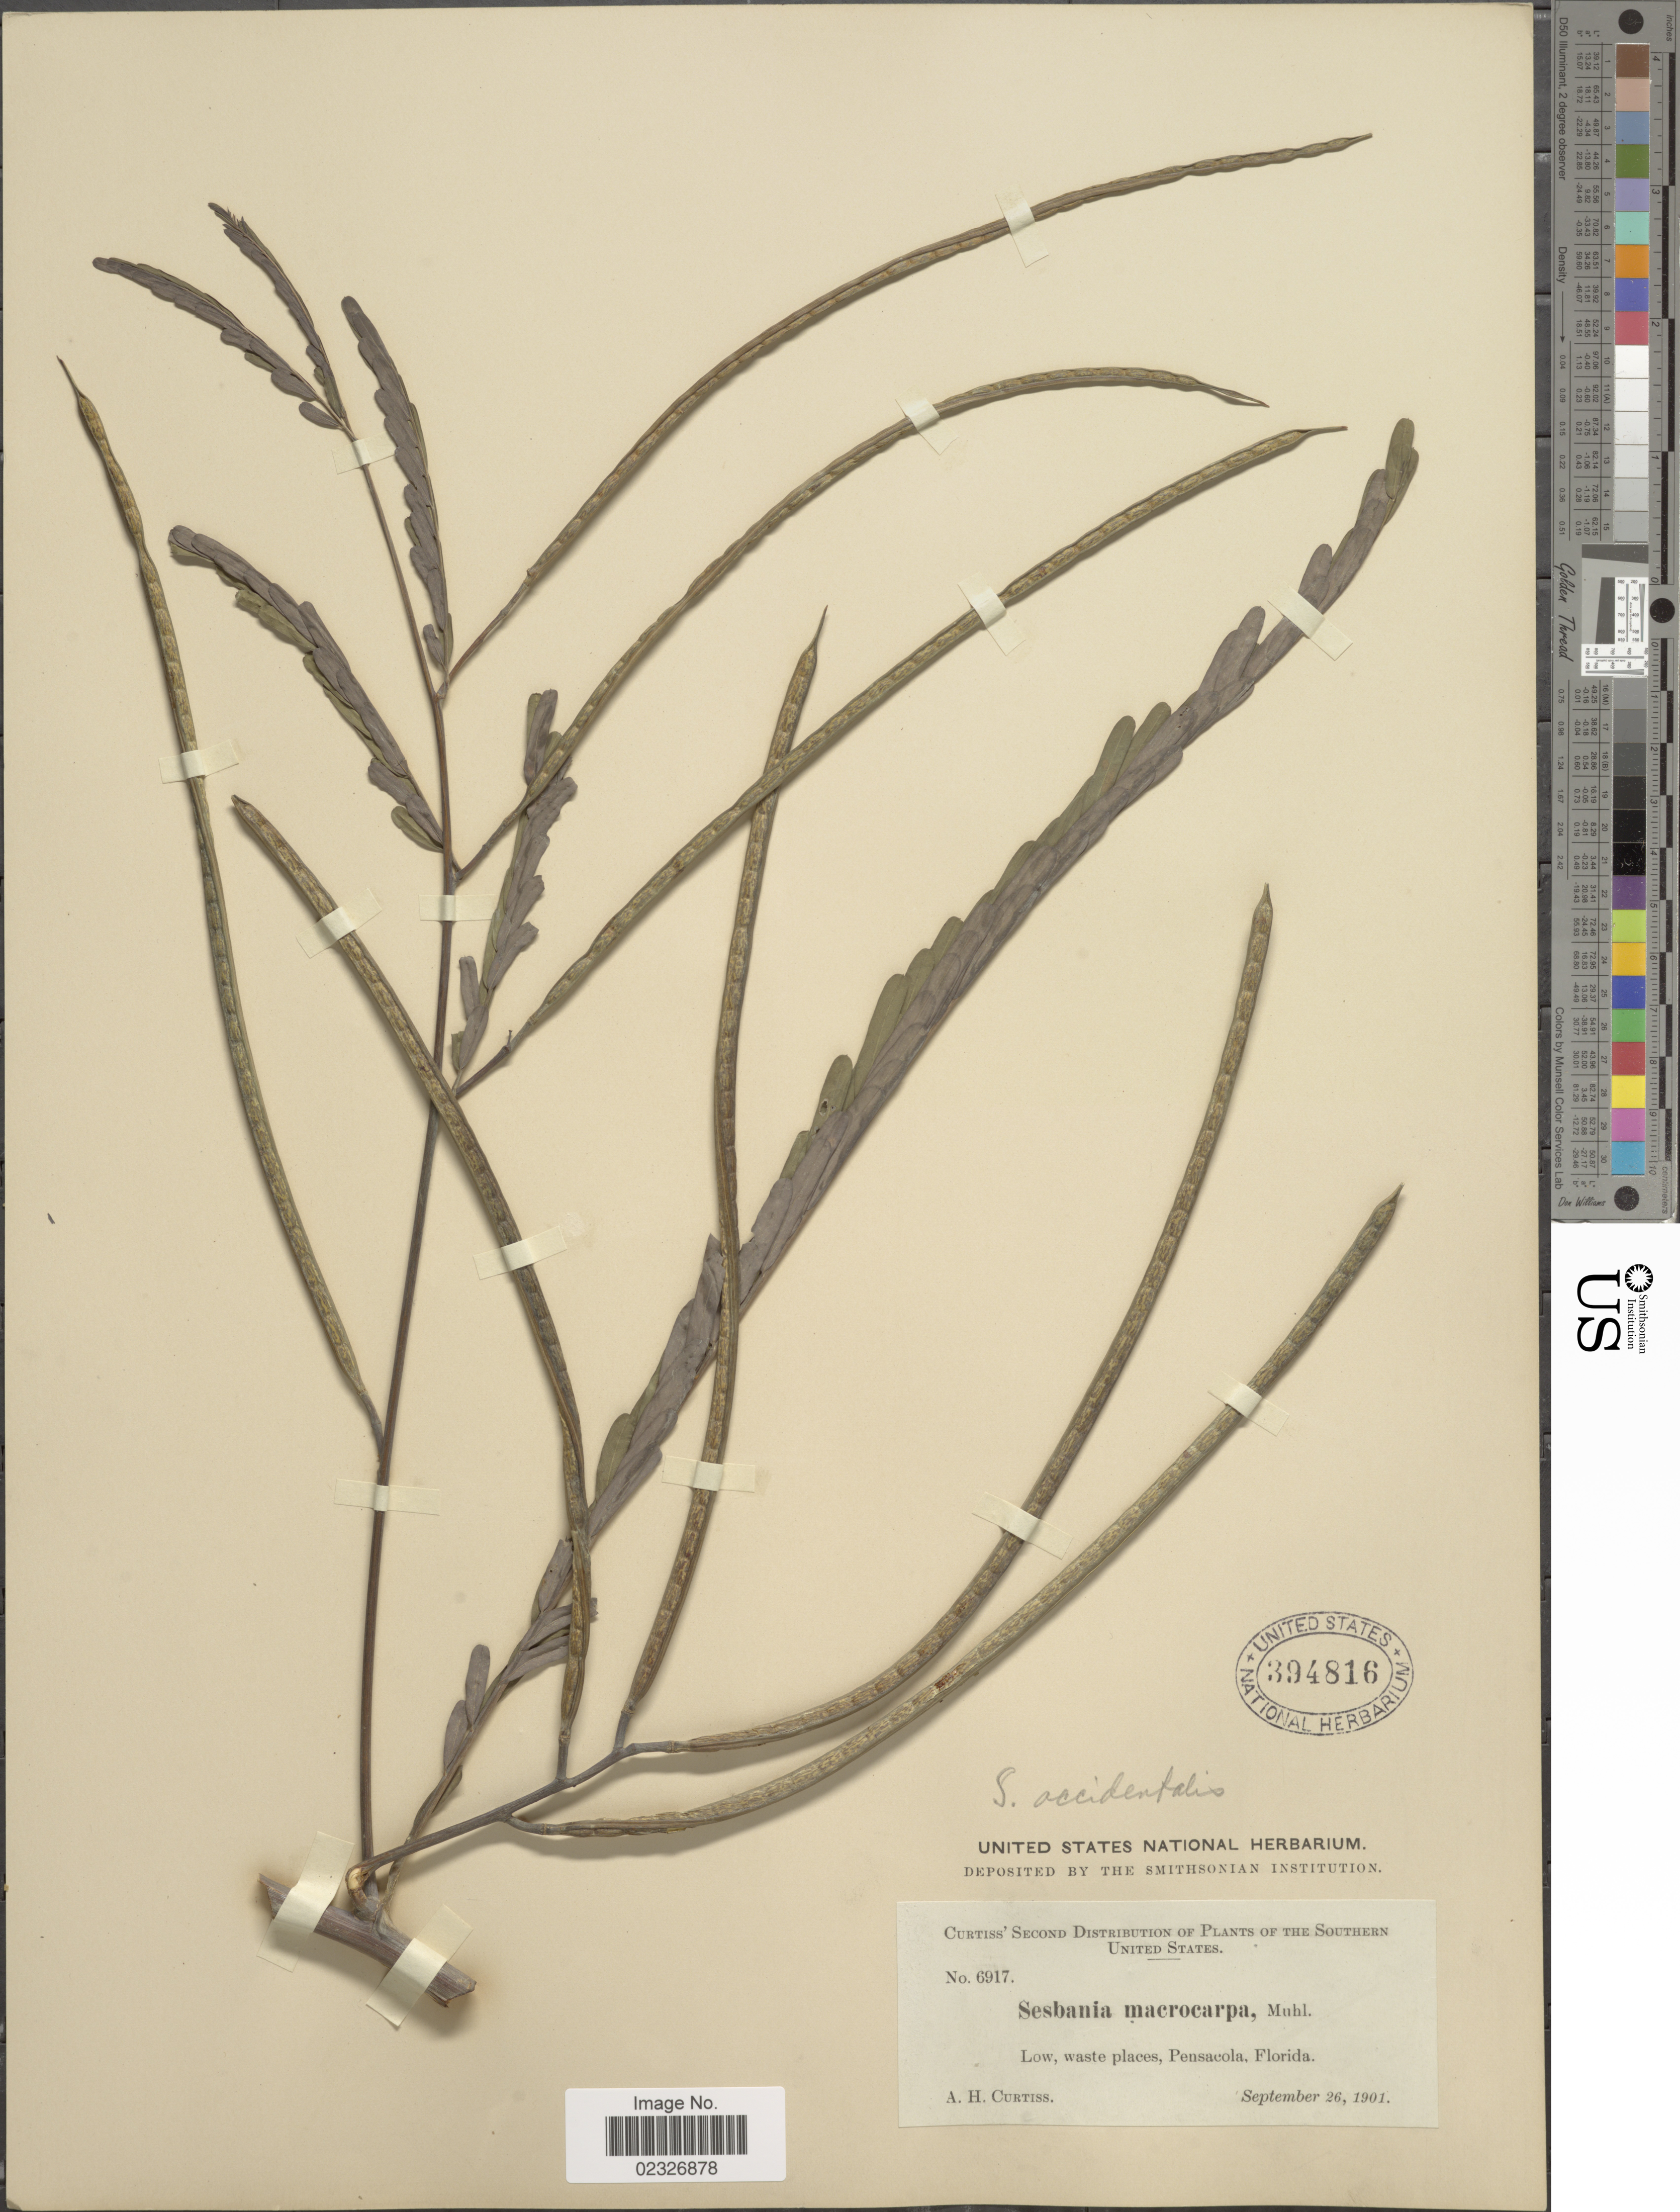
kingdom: Plantae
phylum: Tracheophyta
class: Magnoliopsida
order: Fabales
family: Fabaceae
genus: Sesbania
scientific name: Sesbania emerus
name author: (Aubl.) Urb.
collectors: A. H. Curtiss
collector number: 6917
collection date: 1901-09-26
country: United States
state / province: Florida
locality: Low, waste places, Pensacola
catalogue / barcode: US 394816